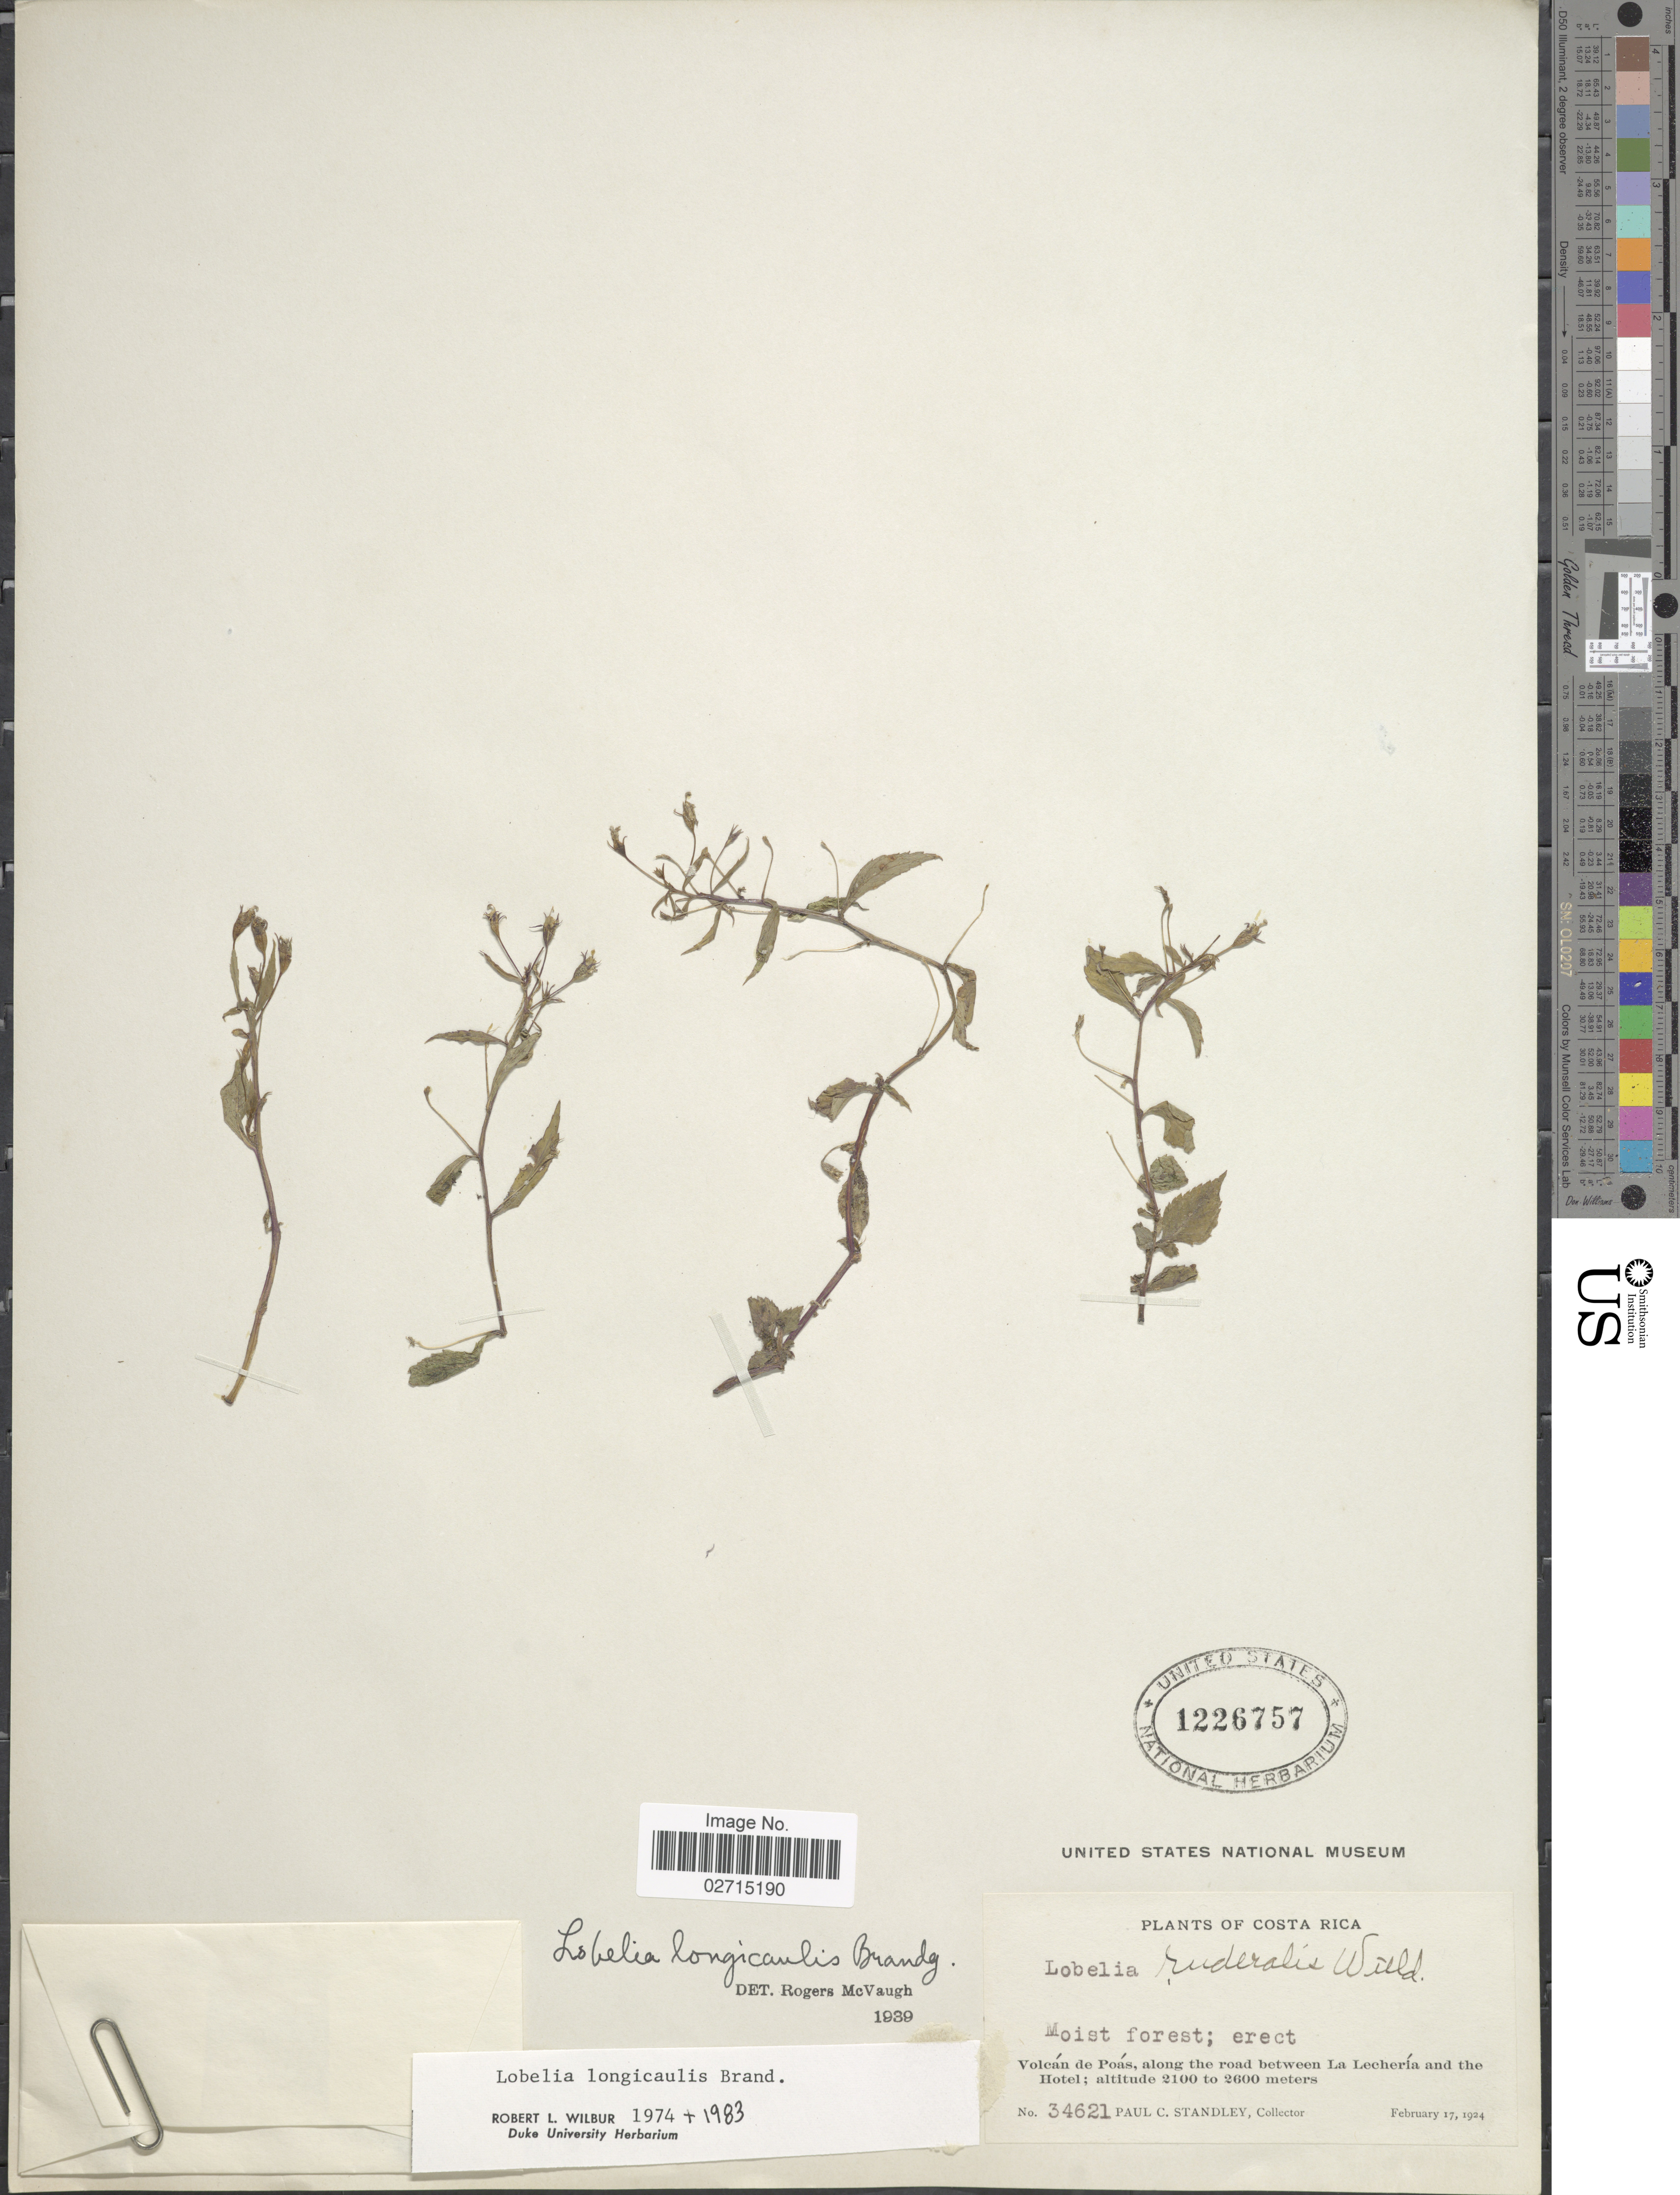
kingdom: Plantae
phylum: Tracheophyta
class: Magnoliopsida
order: Asterales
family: Campanulaceae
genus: Lobelia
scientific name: Lobelia longicaulis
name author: Brandegee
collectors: P. C. Standley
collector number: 34621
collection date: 1924-02-17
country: Costa Rica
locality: Moist forest, Volcán de Poás, along the road between La Lechería and the Hotel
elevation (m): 2100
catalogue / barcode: US 1226757